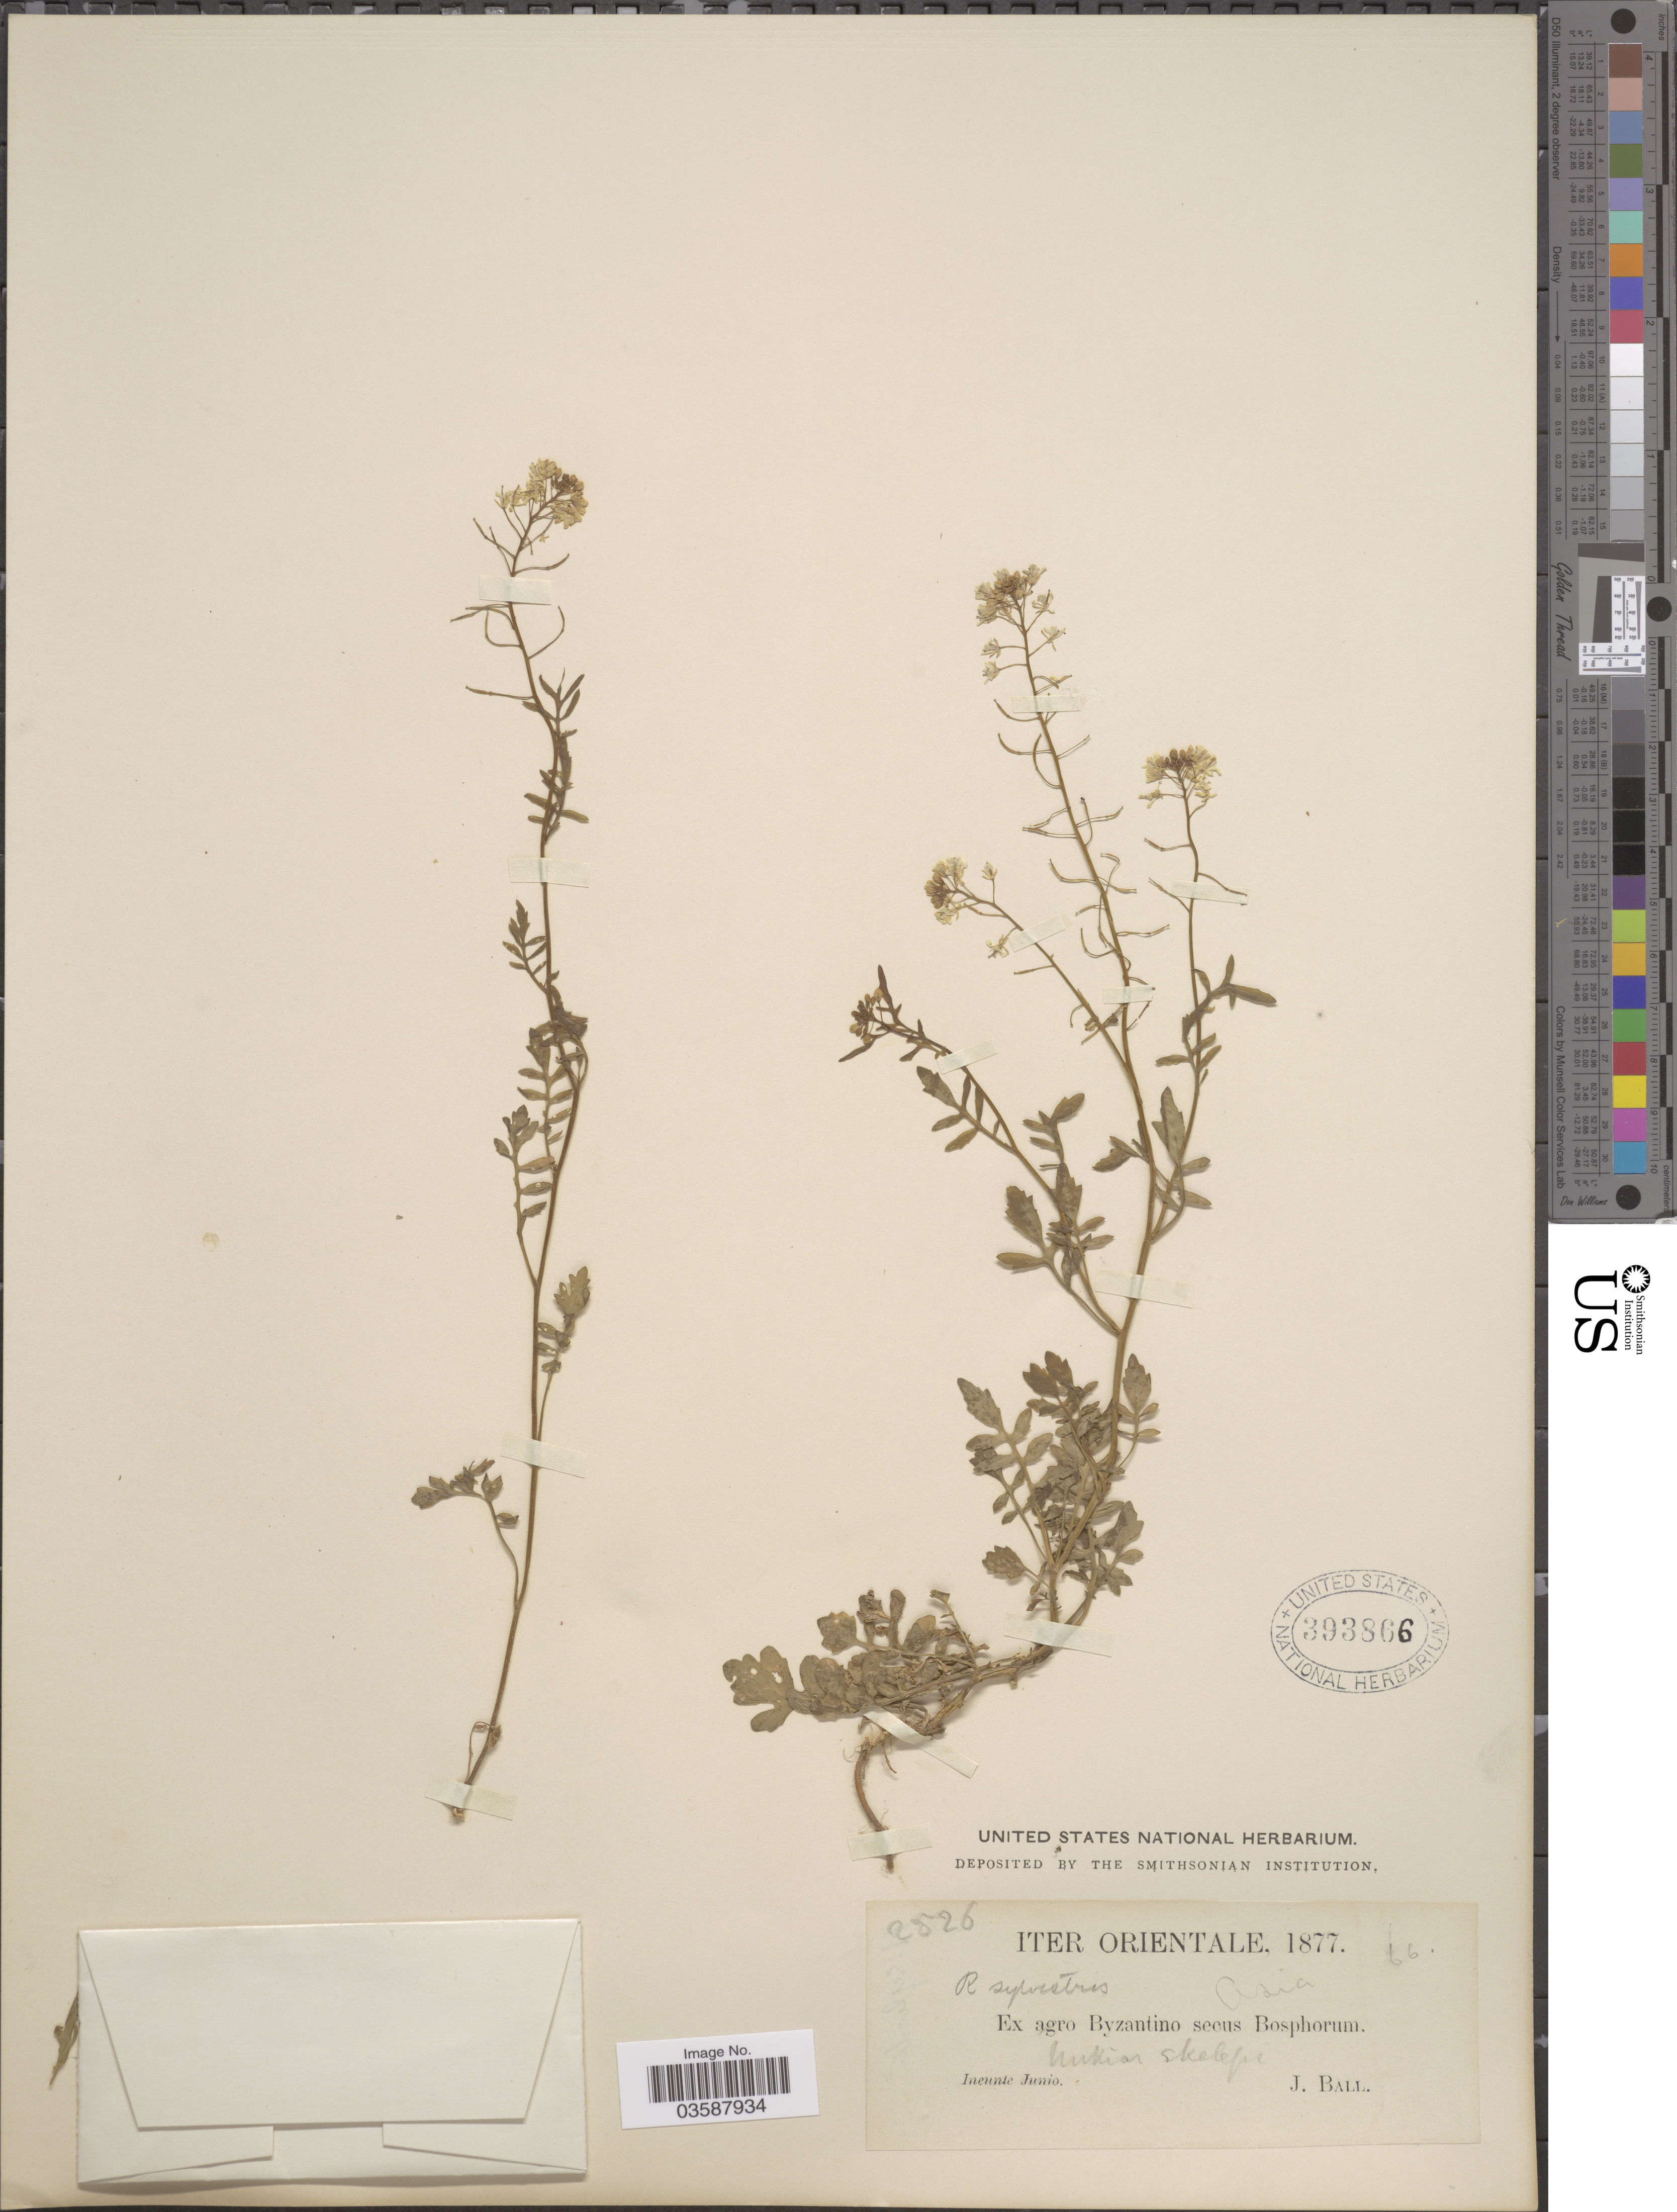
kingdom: Plantae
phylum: Tracheophyta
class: Magnoliopsida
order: Brassicales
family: Brassicaceae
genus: Rorippa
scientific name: Rorippa sylvestris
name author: (L.) Besser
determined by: Strong, M. T., (US), Smithsonian Institution - National Museum of Natural History (UNITED STATES)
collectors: J. Ball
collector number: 2526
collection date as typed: Ineunte Junio 1877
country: Turkey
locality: Iter Orientale. Ex agro Byzantino secus Bosphorum.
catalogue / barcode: US 393866